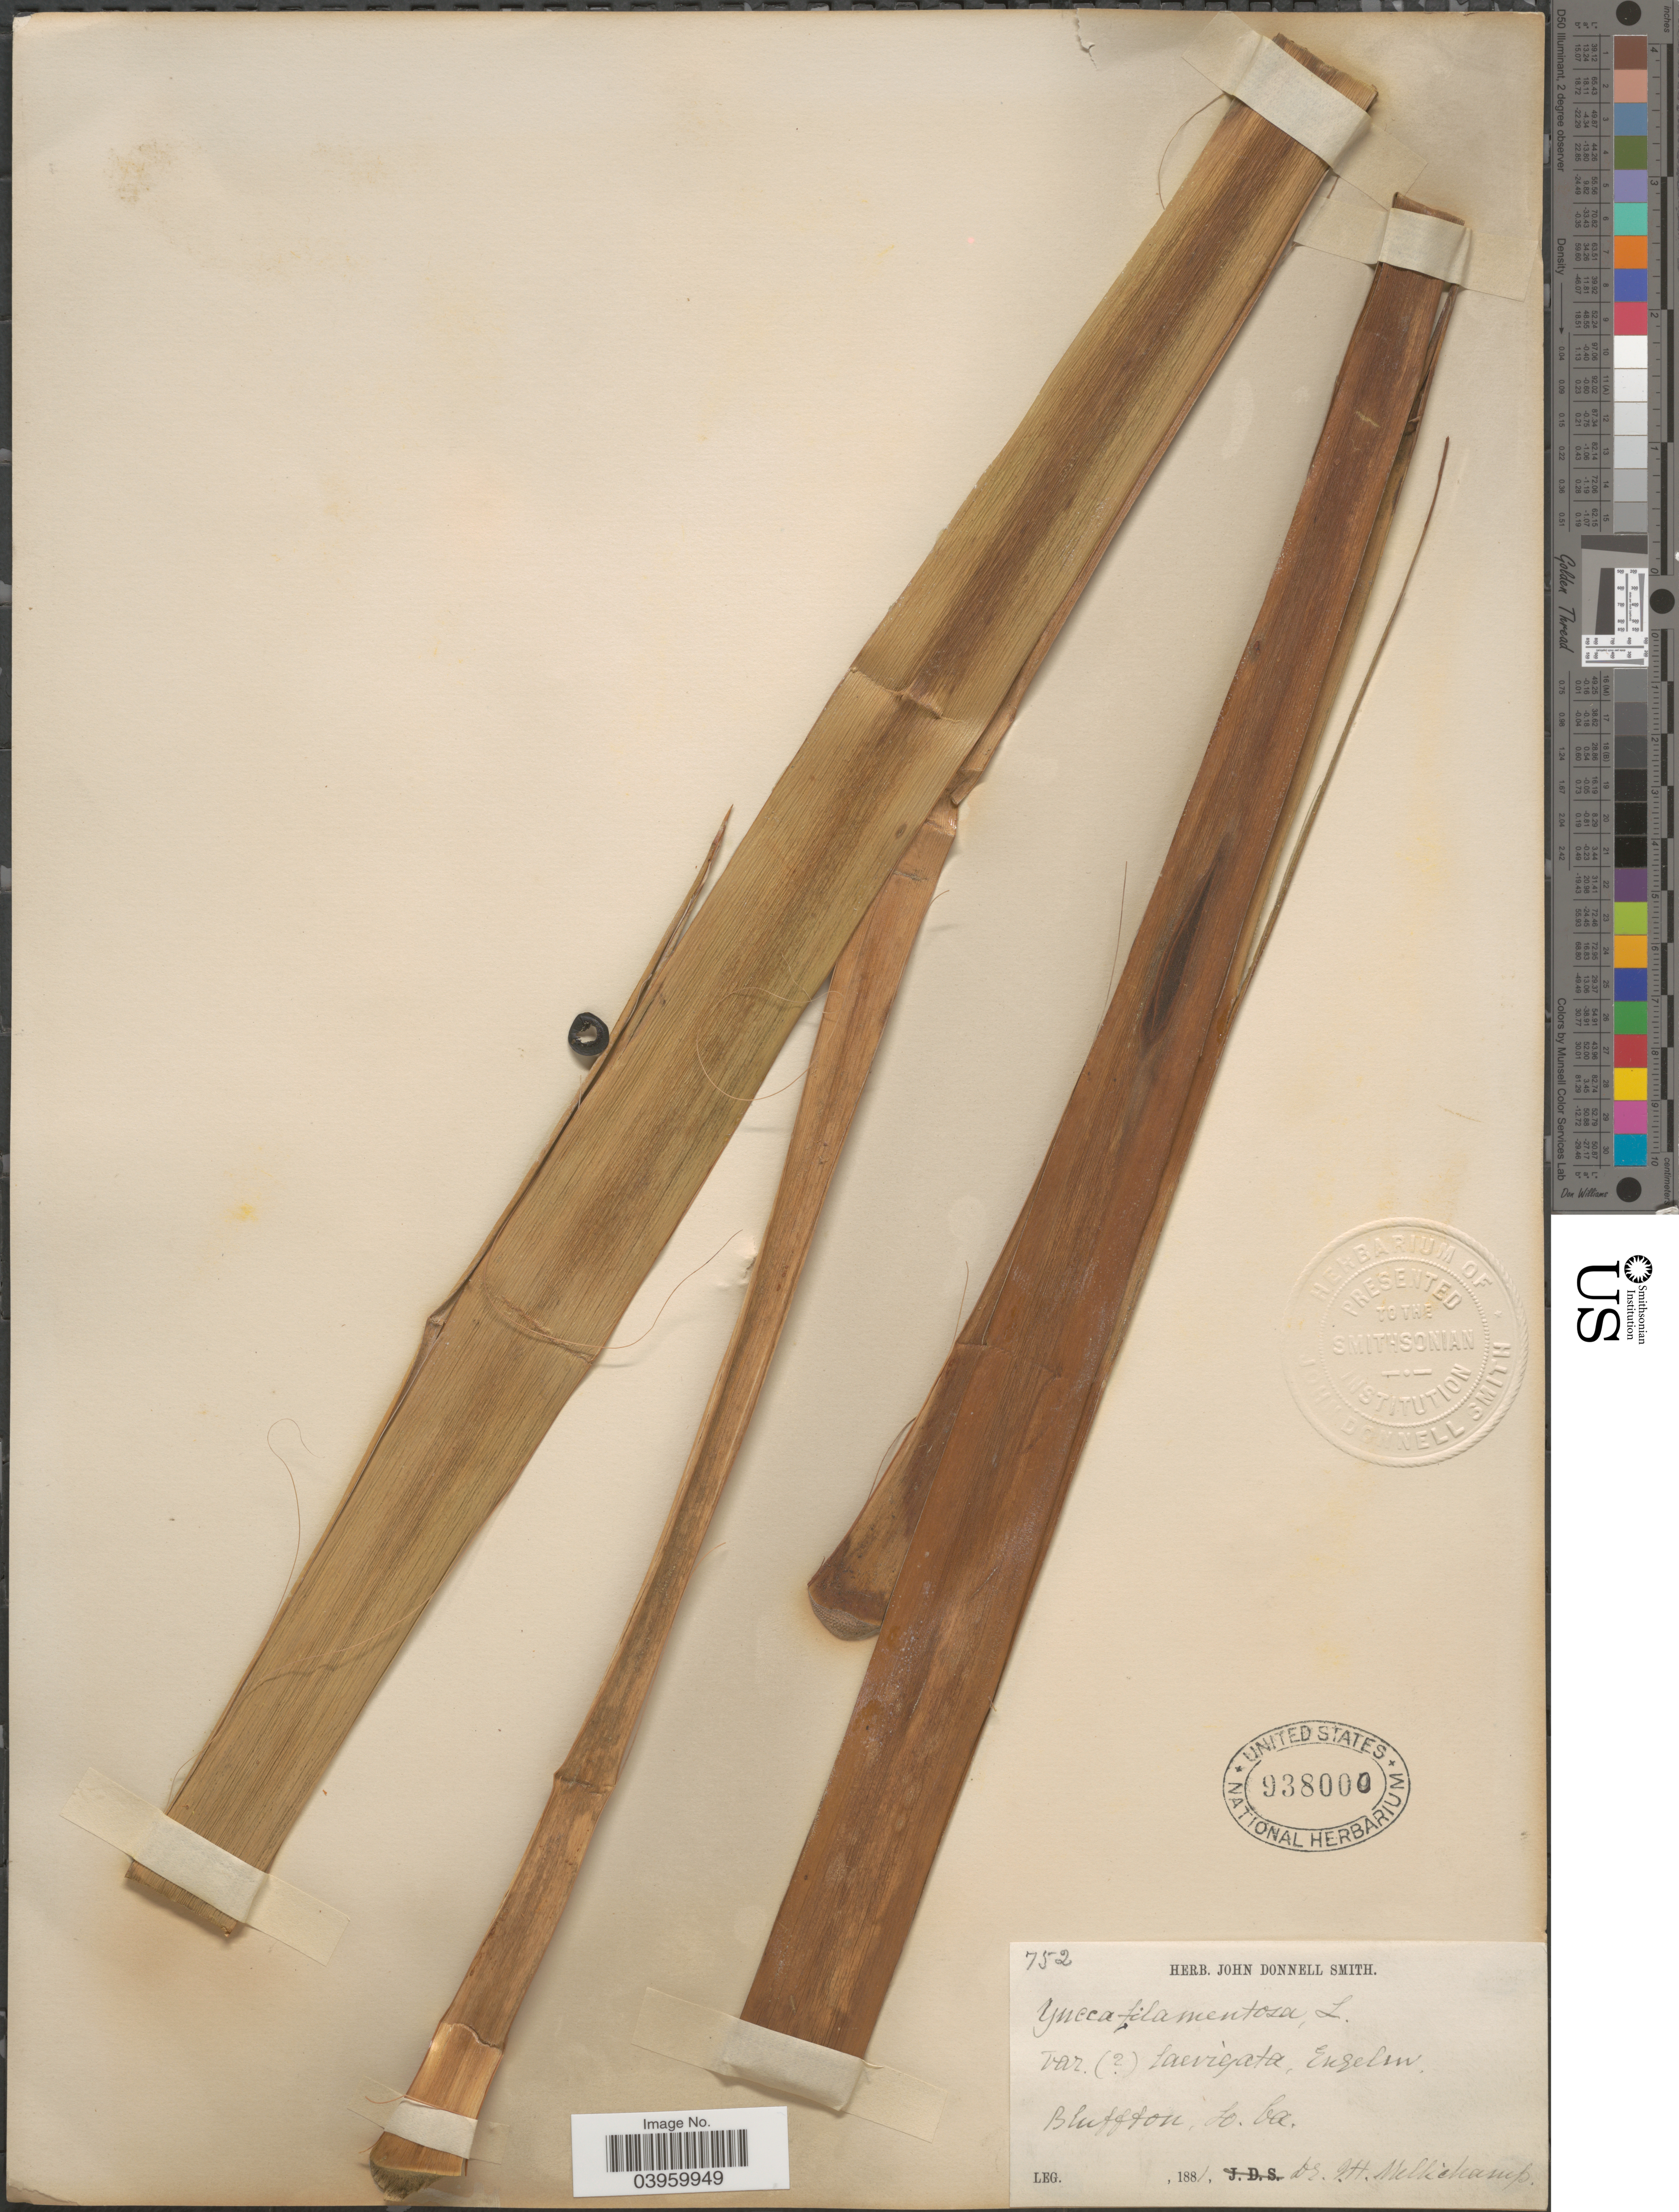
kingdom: Plantae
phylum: Tracheophyta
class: Liliopsida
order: Asparagales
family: Asparagaceae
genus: Yucca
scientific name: Yucca filamentosa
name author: L.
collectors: Q. Mellichamp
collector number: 752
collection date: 1881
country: United States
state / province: South Carolina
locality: Bluffton.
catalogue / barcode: US 938000